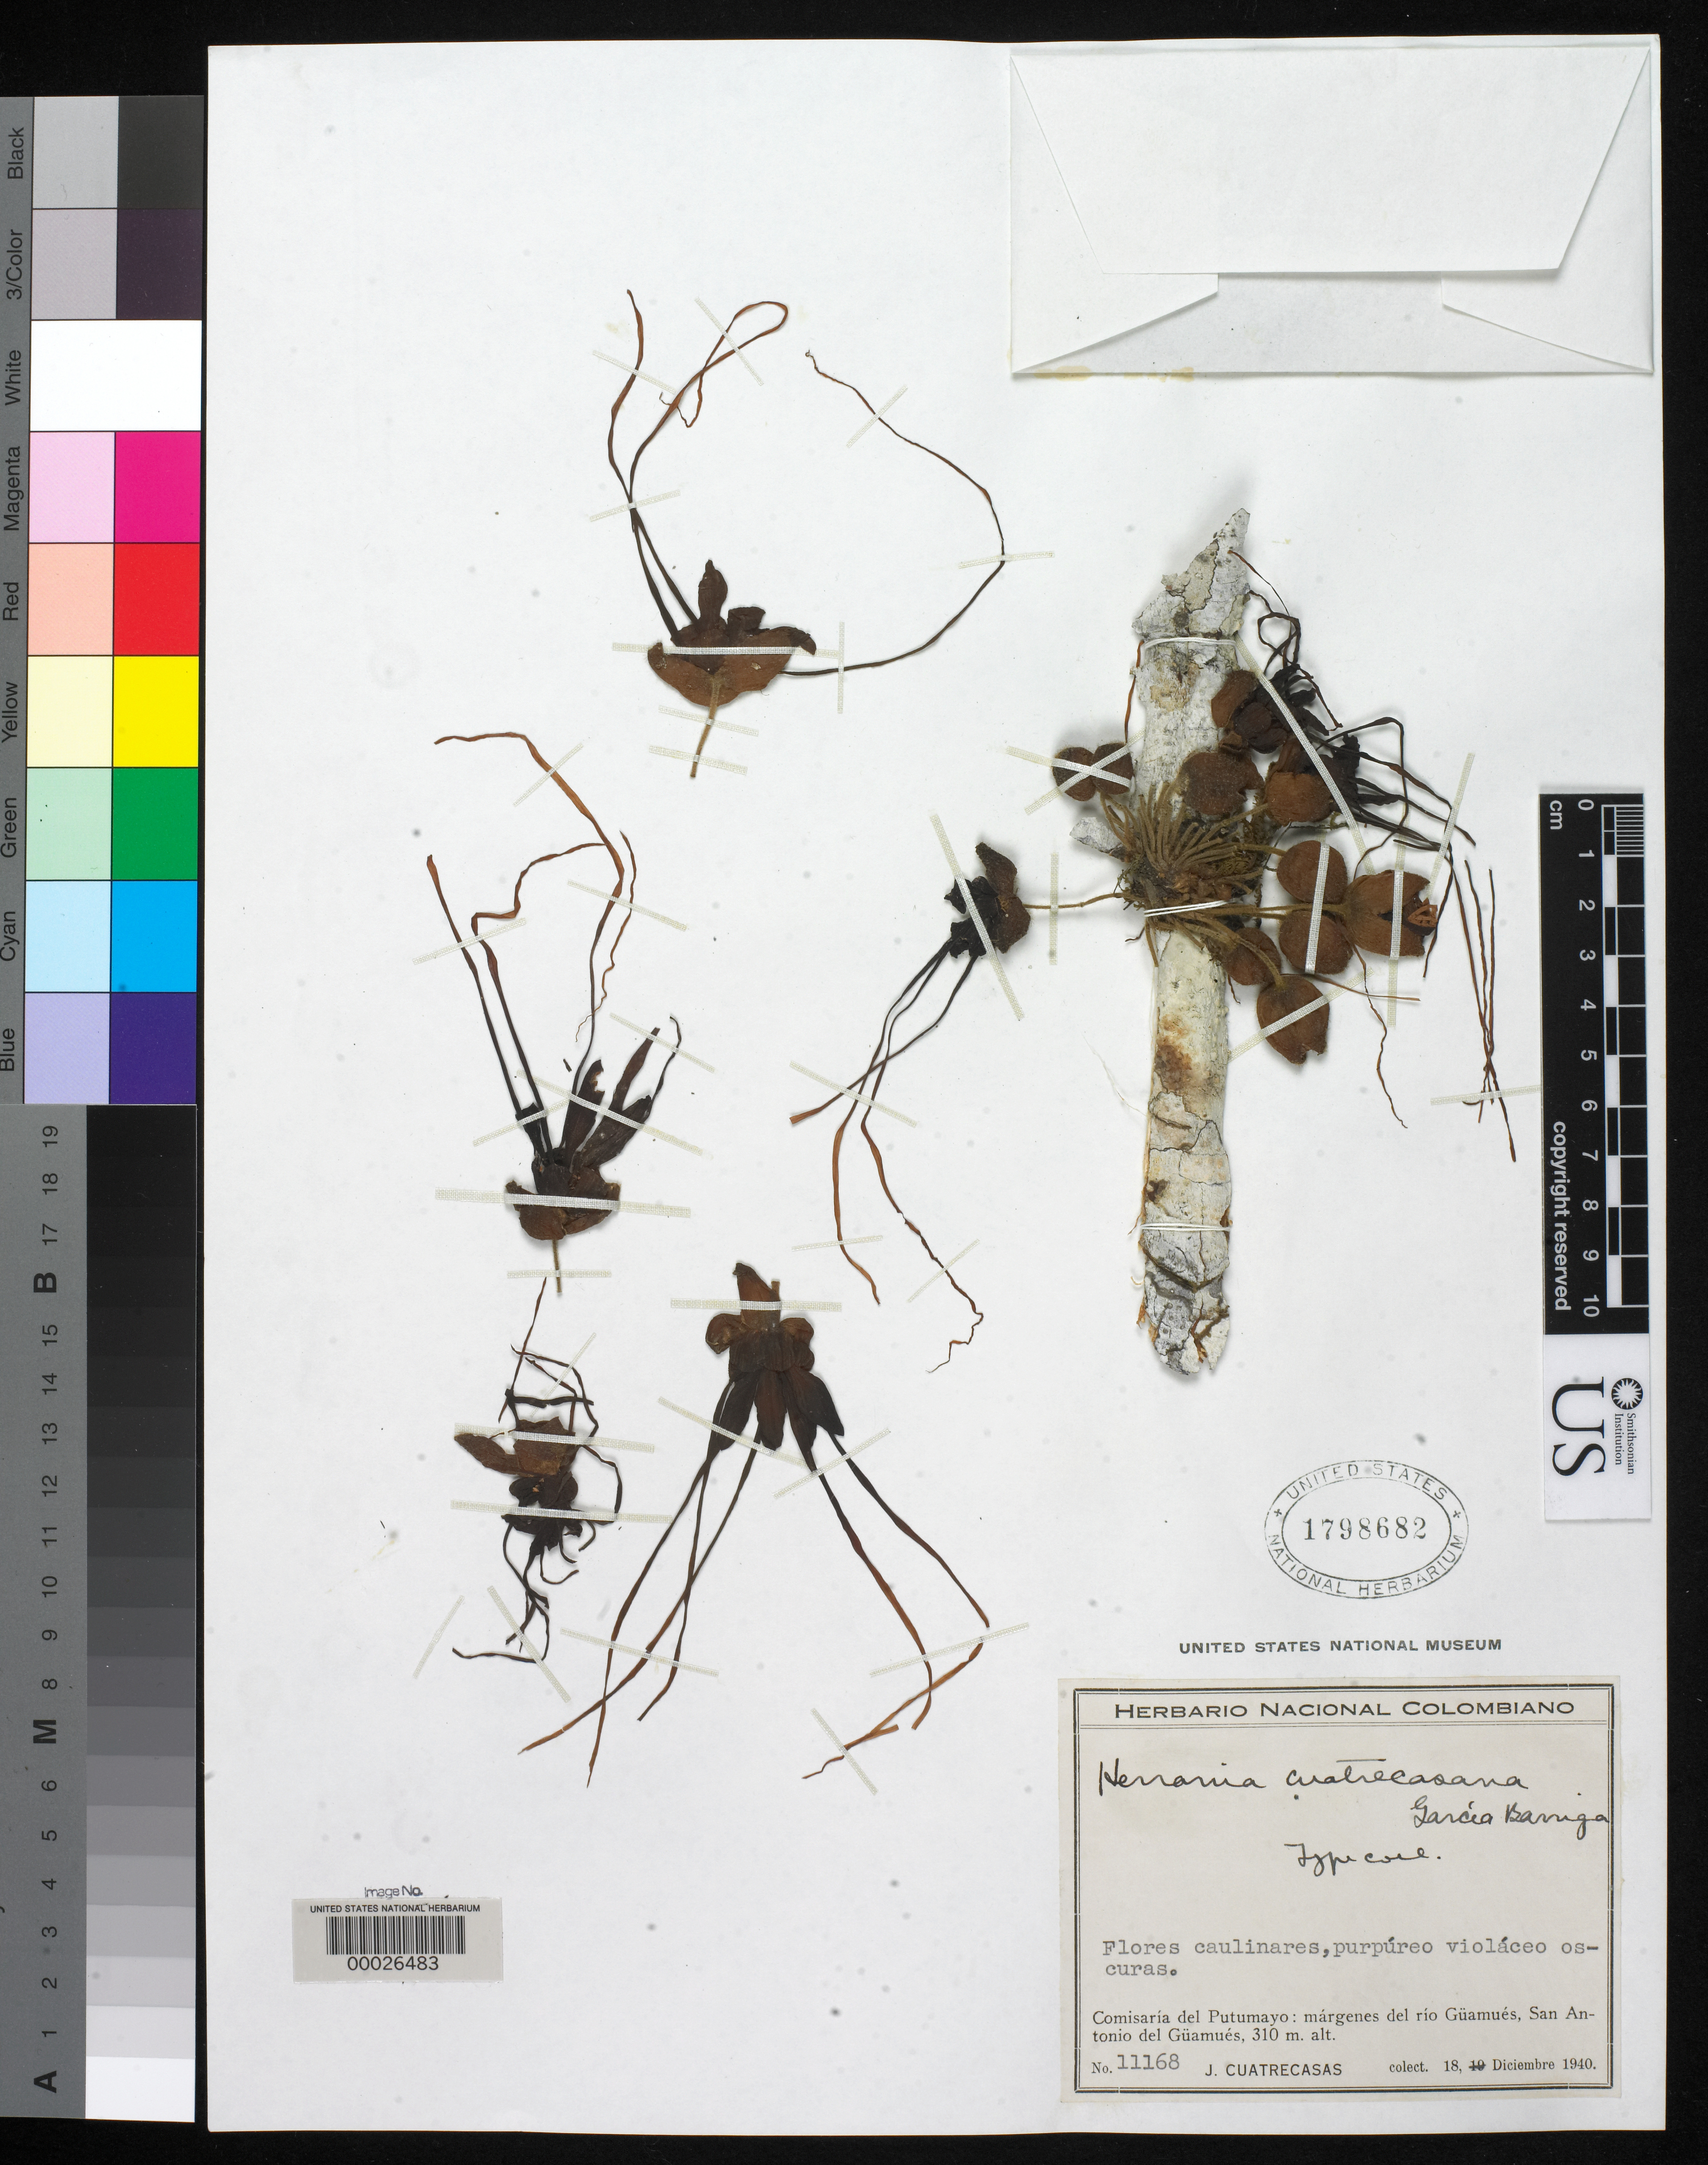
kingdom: Plantae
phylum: Tracheophyta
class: Magnoliopsida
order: Malvales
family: Malvaceae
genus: Herrania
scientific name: Herrania cuatrecasana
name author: García-Barr.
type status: Isotype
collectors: J. Cuatrecasas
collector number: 11168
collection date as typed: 18 Dec 1940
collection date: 1940-12-18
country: Colombia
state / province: Putumayo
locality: Margenes del Rio Guamues, San Antoni del Guamues.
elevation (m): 310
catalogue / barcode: US 1798682